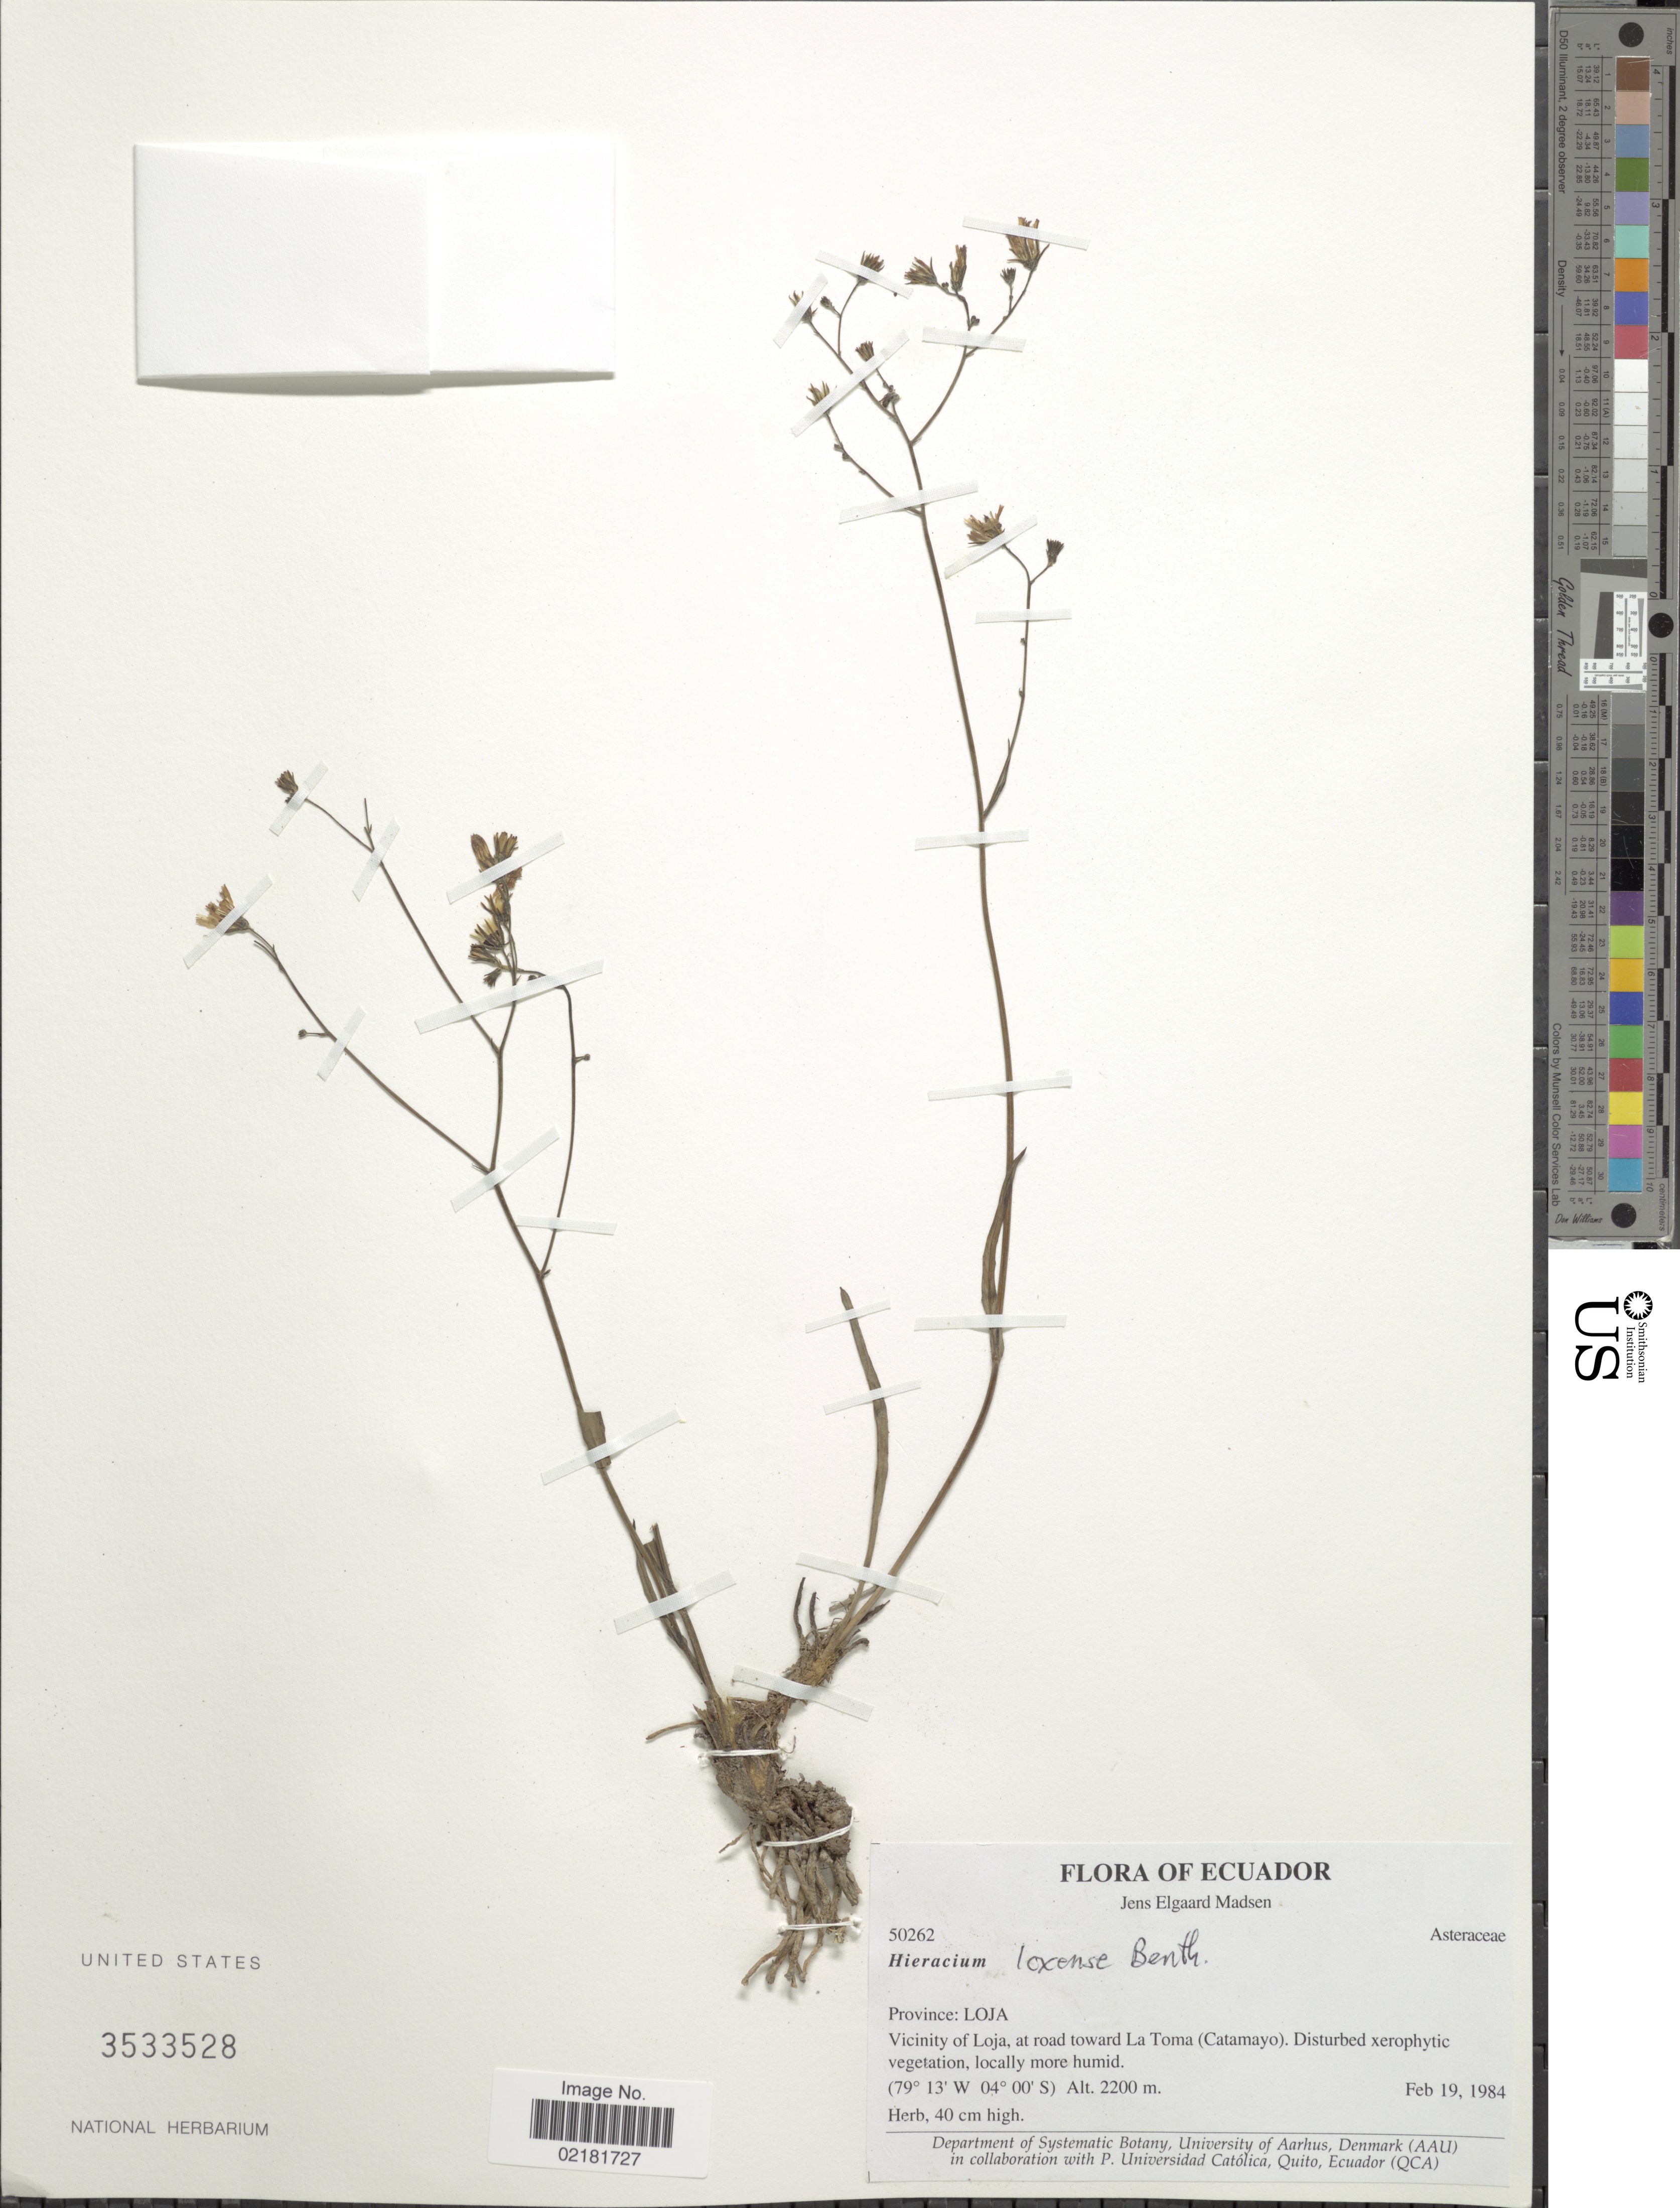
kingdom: Plantae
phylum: Tracheophyta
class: Magnoliopsida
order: Asterales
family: Asteraceae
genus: Hieracium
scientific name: Hieracium loxense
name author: Benth.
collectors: J. E. Madsen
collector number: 50262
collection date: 1984-02-19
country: Ecuador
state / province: Loja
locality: Vicinity of Loja, at road toward La Toma (Catamayo).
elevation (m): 2200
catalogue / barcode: US 3533528